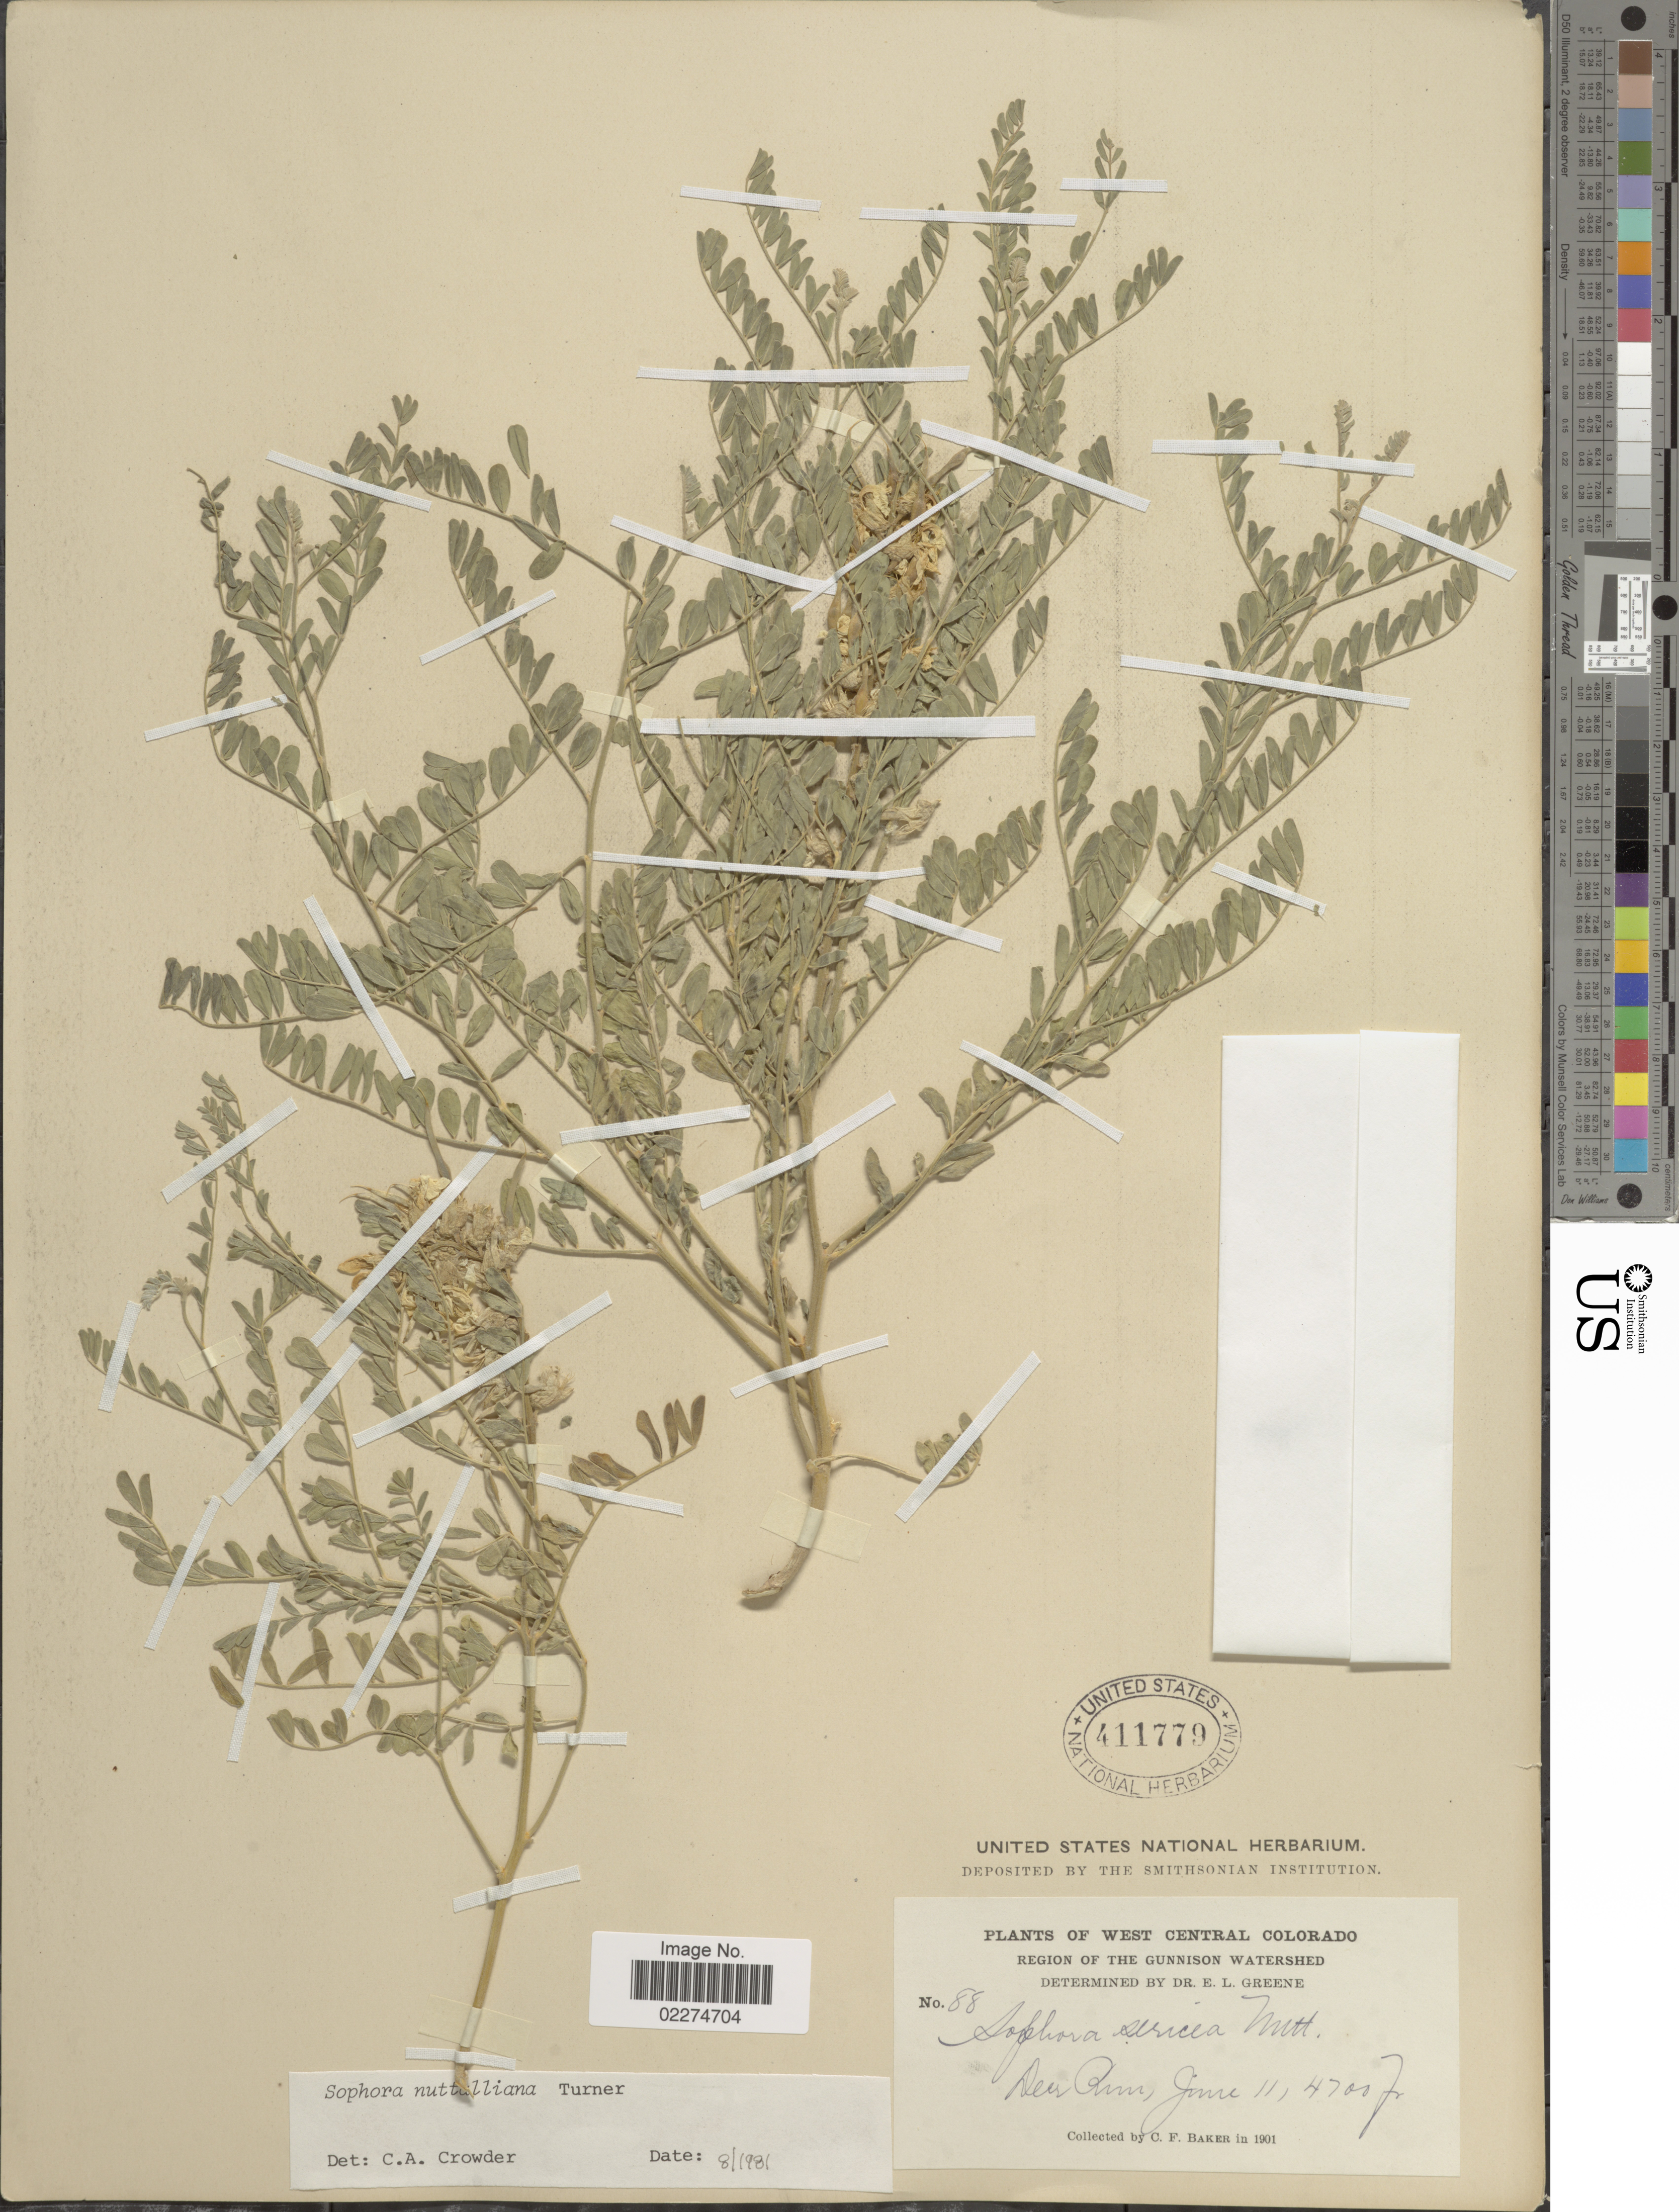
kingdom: Plantae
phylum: Tracheophyta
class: Magnoliopsida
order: Fabales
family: Fabaceae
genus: Sophora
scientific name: Sophora nuttalliana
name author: B.L. Turner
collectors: C. F. Baker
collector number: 88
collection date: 1901-06-11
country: United States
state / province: Colorado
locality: West Central Colorado, Region of The Gunnison Watershed, Deer Rim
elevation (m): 1433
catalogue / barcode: US 411779